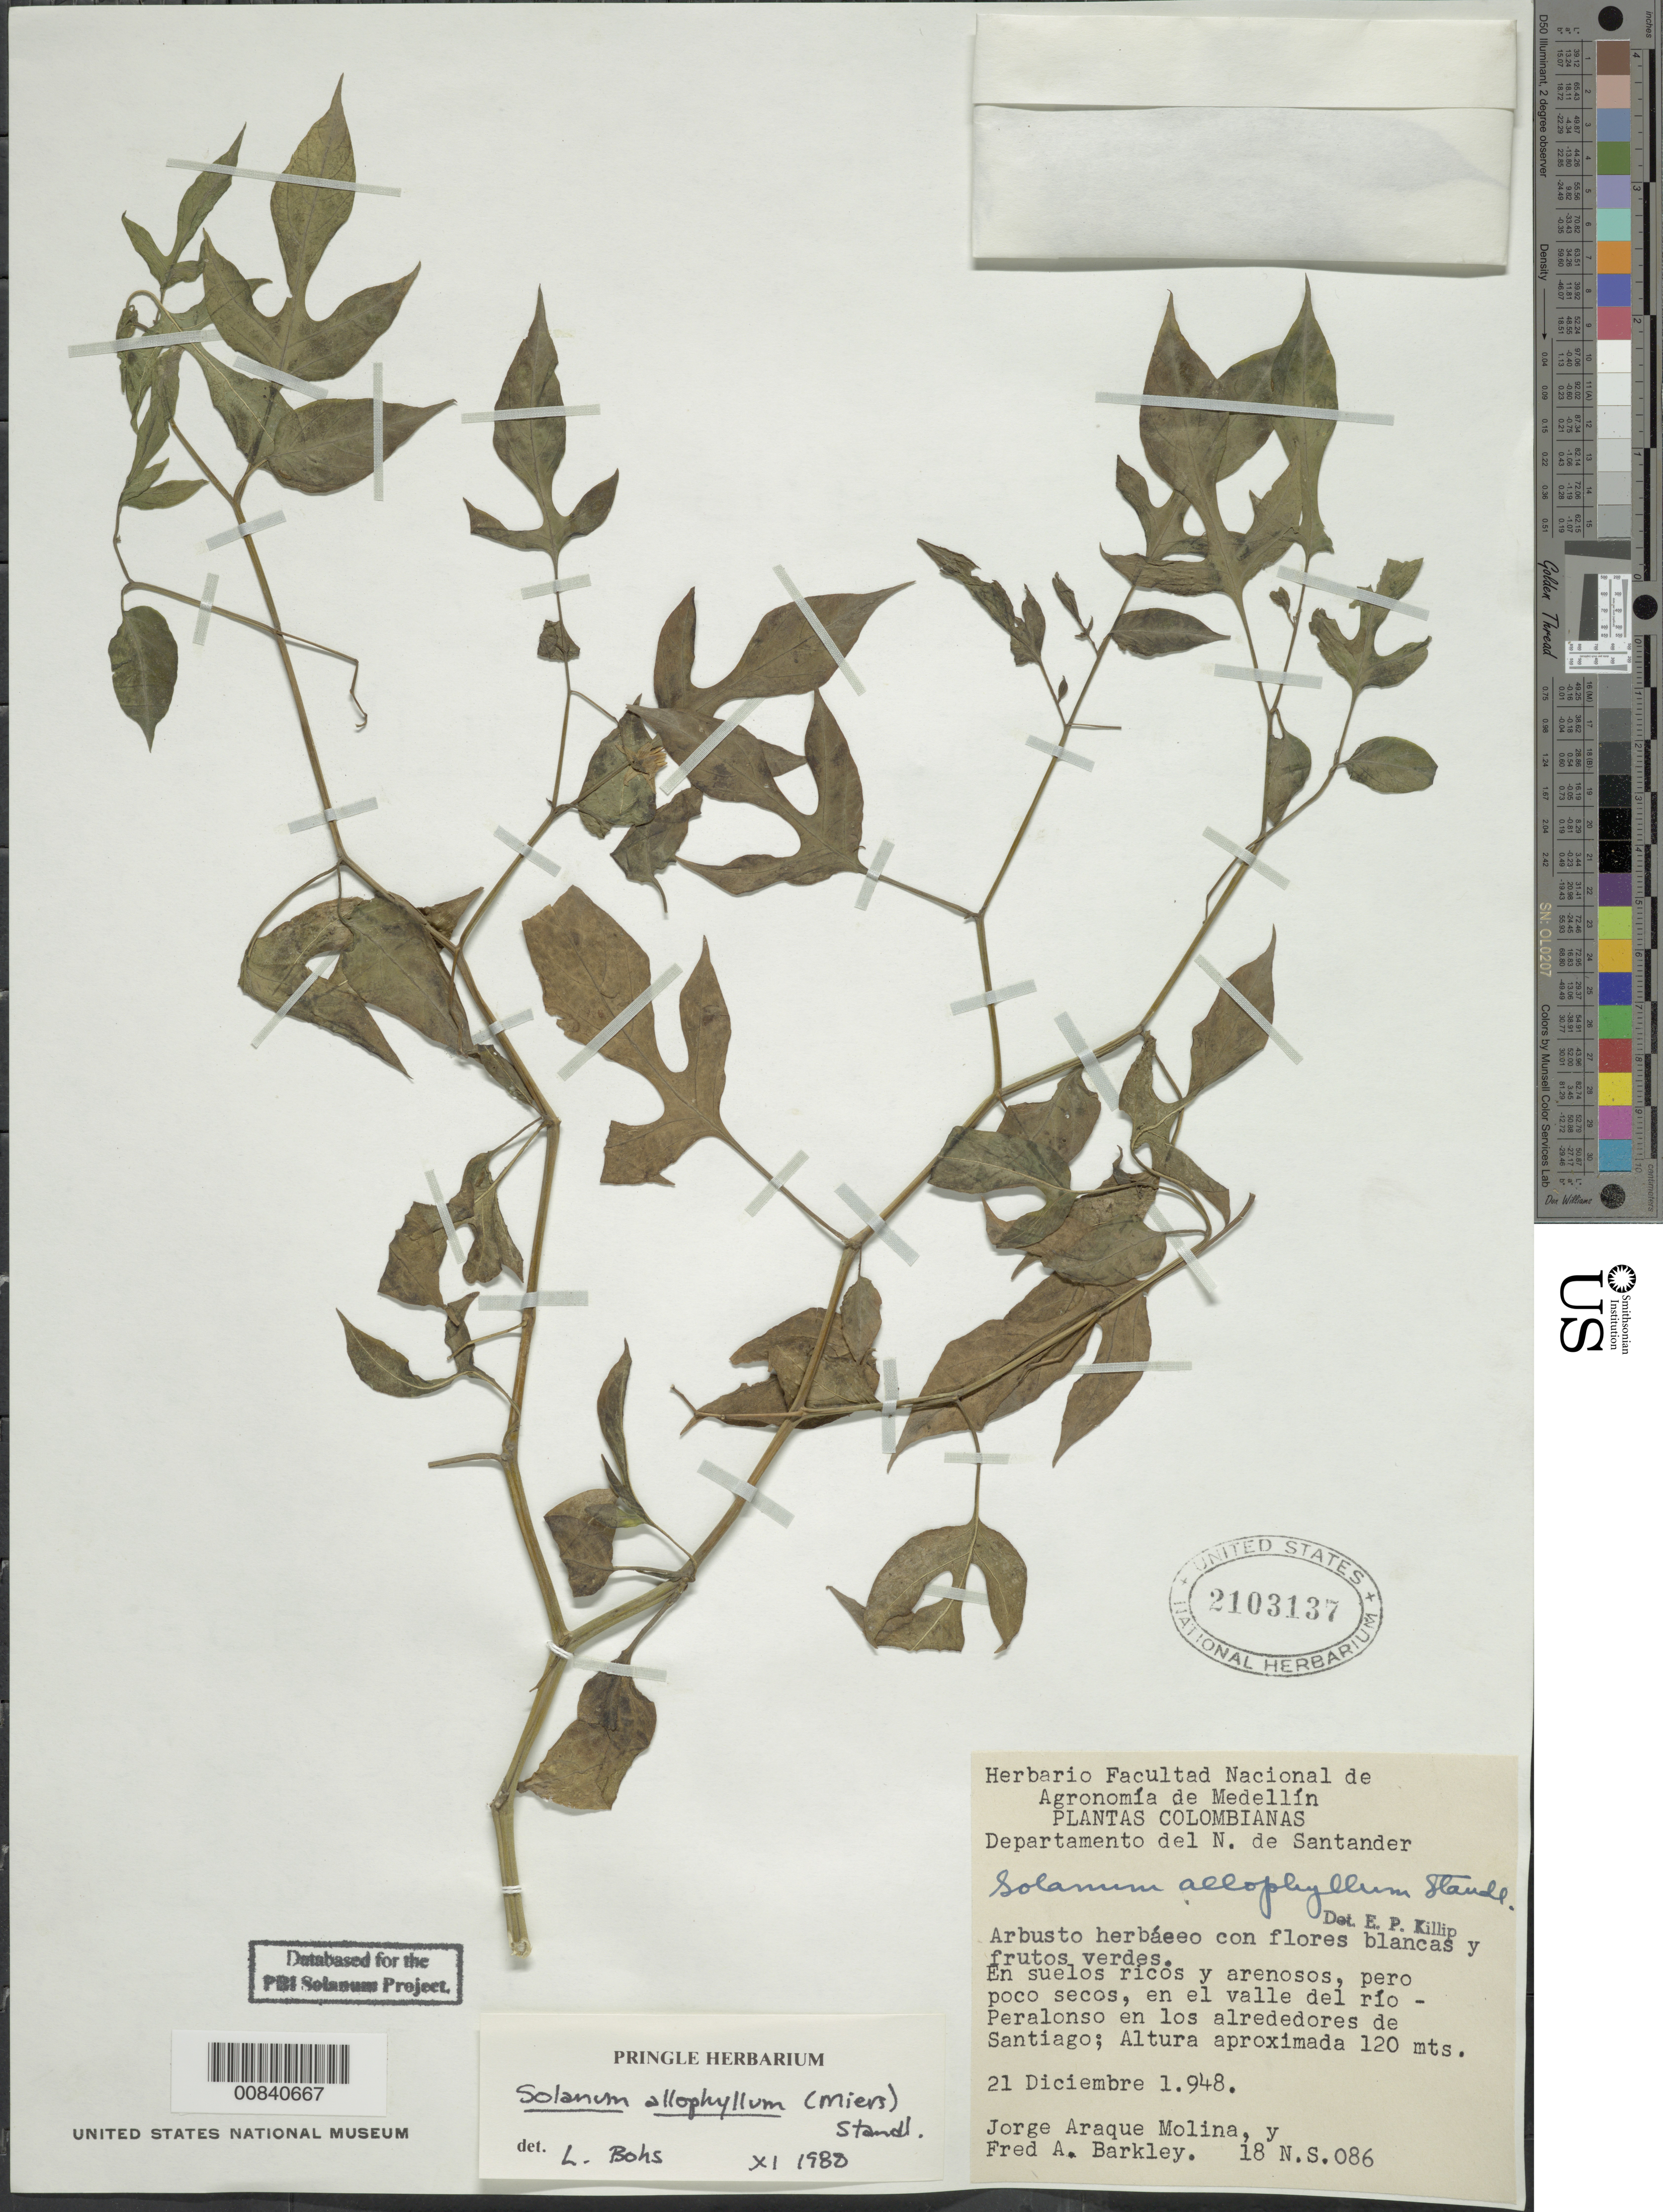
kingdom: Plantae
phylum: Tracheophyta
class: Magnoliopsida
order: Solanales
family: Solanaceae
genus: Solanum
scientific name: Solanum allophyllum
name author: (Miers) Sendtn.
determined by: Bohs, L. A.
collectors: J. A. Molina & F. A. Barkley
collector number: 18-N.S.-086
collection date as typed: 21 Dec 1948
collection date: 1948-12-21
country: Colombia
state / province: Norte de Santander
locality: En el valle del rio Peralonso en los alrededores de Santiago.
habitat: En suelos ricos y arenosos, pero poco secos.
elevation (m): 120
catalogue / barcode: US 2103137